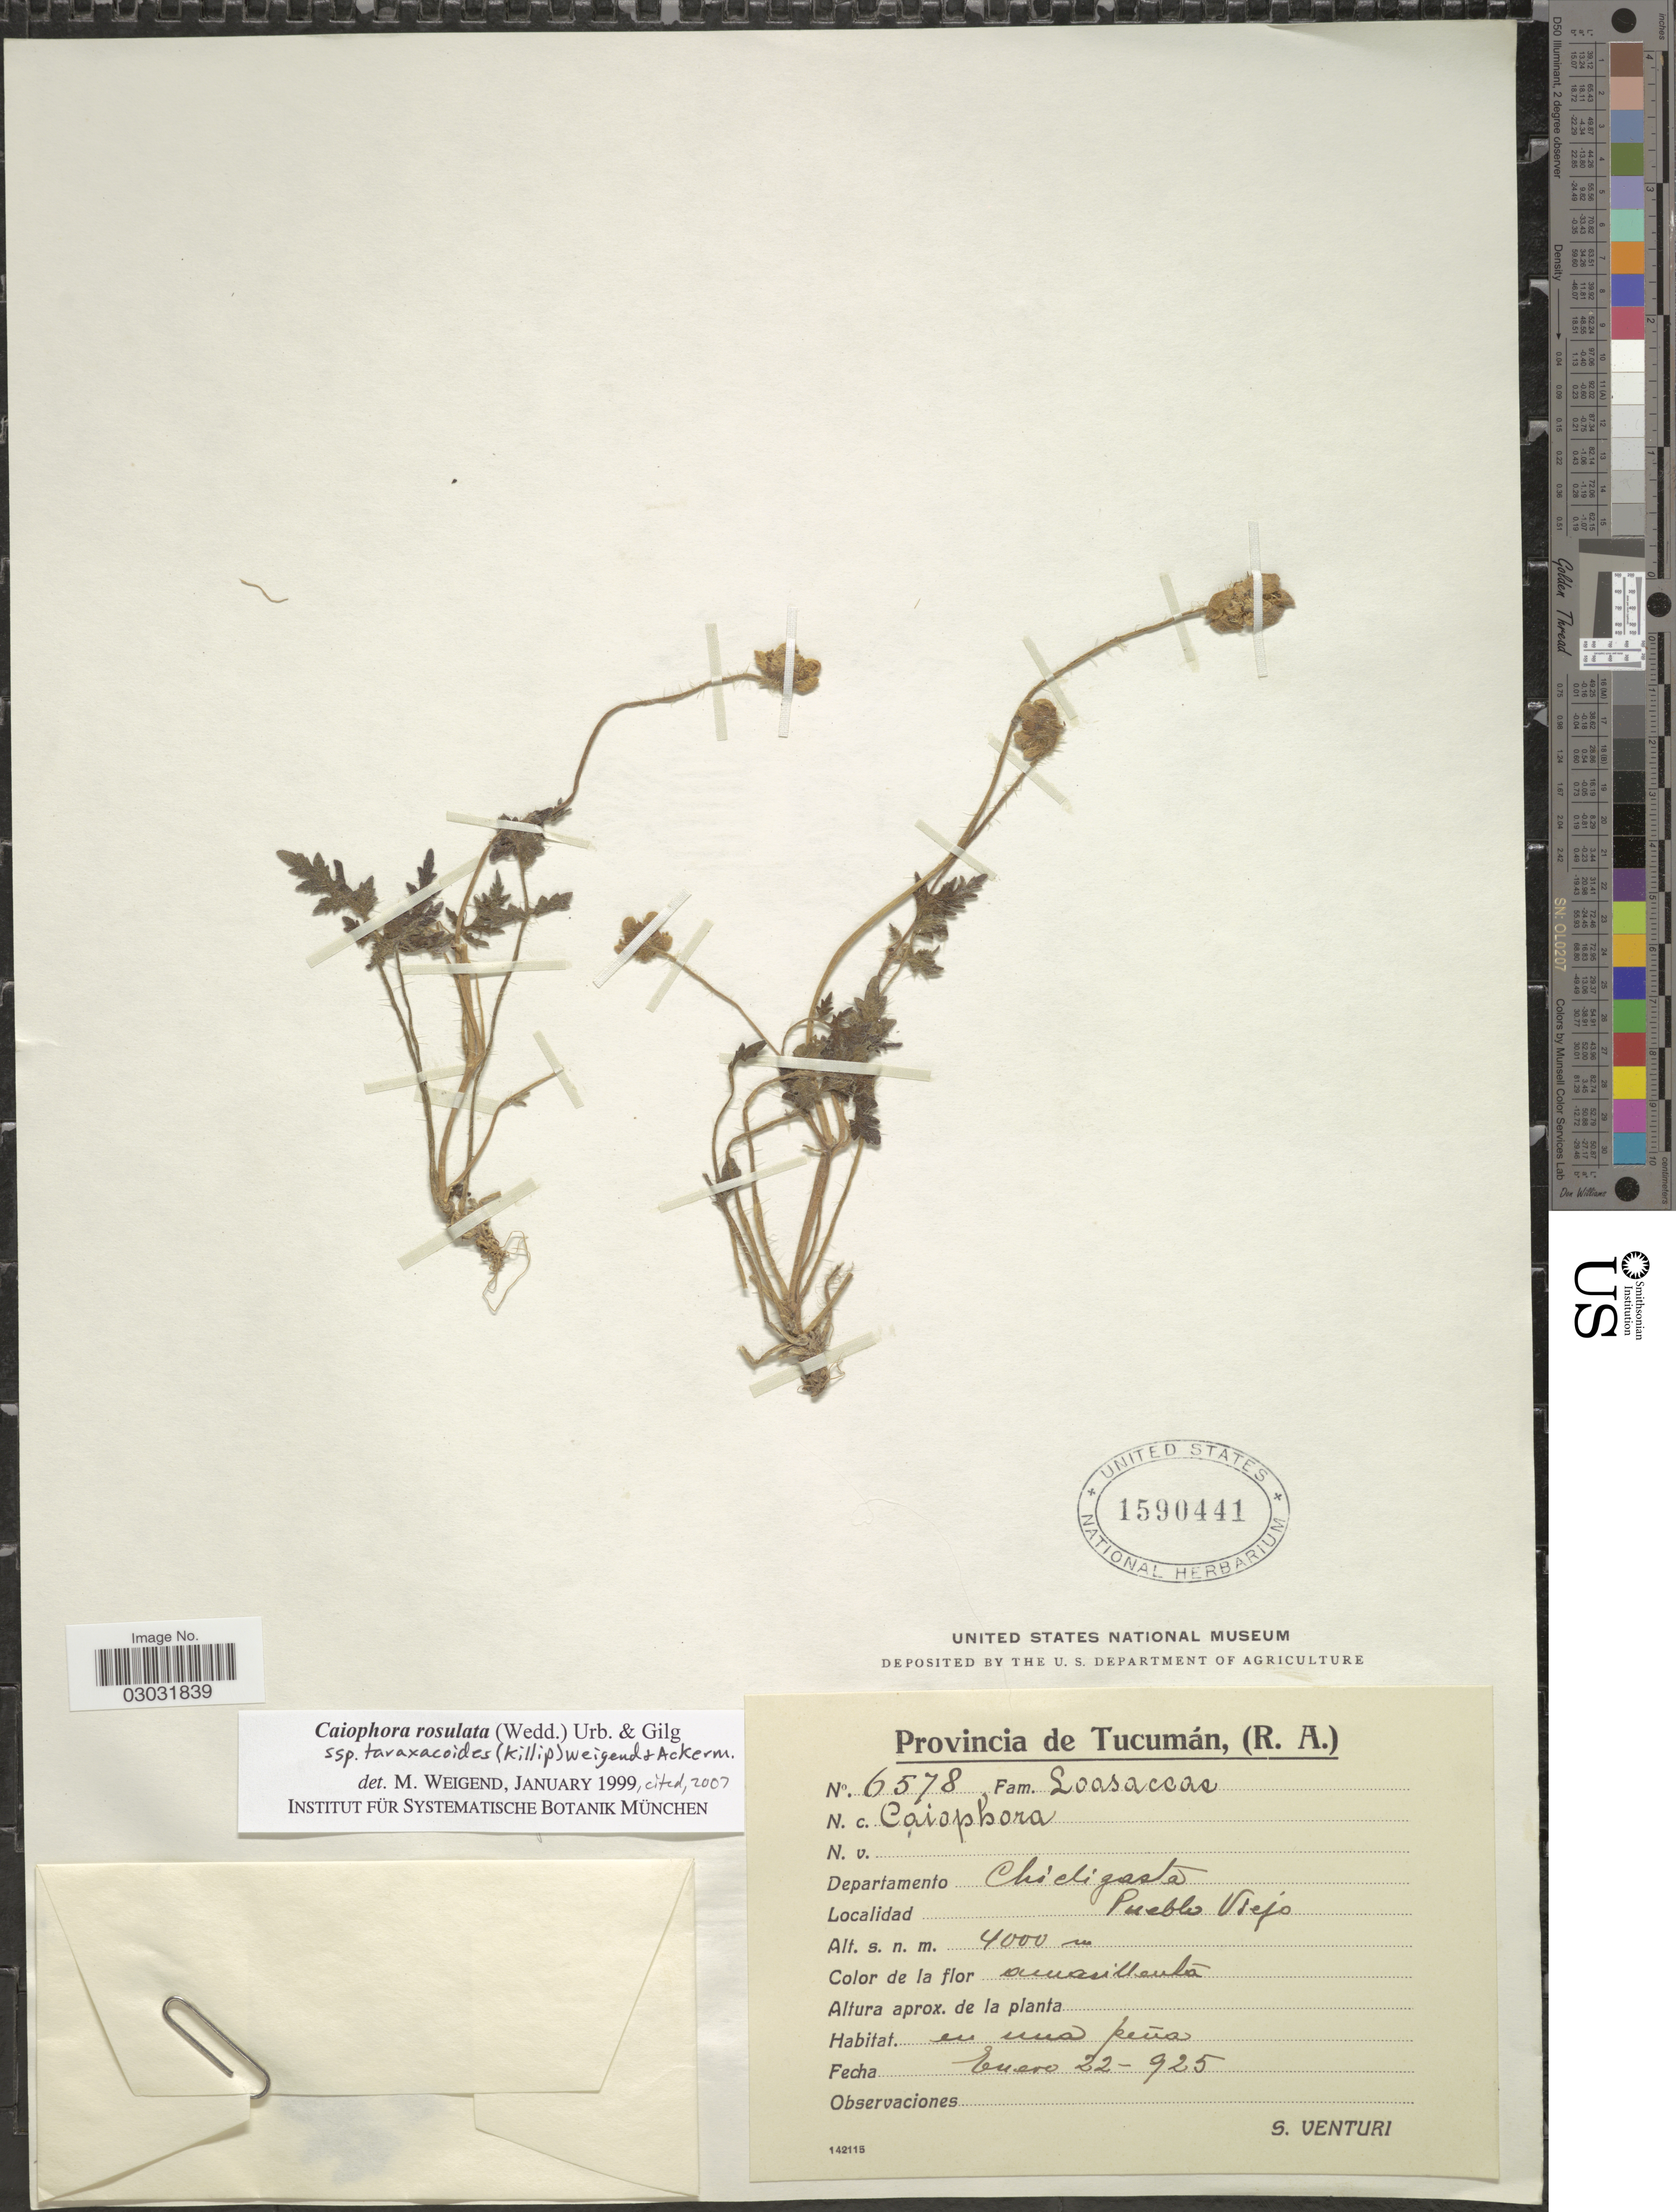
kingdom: Plantae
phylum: Tracheophyta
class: Magnoliopsida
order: Cornales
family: Loasaceae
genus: Caiophora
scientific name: Caiophora rosulata subsp. taraxacoides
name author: (Killip) Weigend & M. Ackermann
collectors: S. Venturi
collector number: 6578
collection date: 1925-01-22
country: Argentina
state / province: Tucuman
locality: Departamento Chicligasta. Pueblo Viejo.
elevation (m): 4000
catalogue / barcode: US 1590441